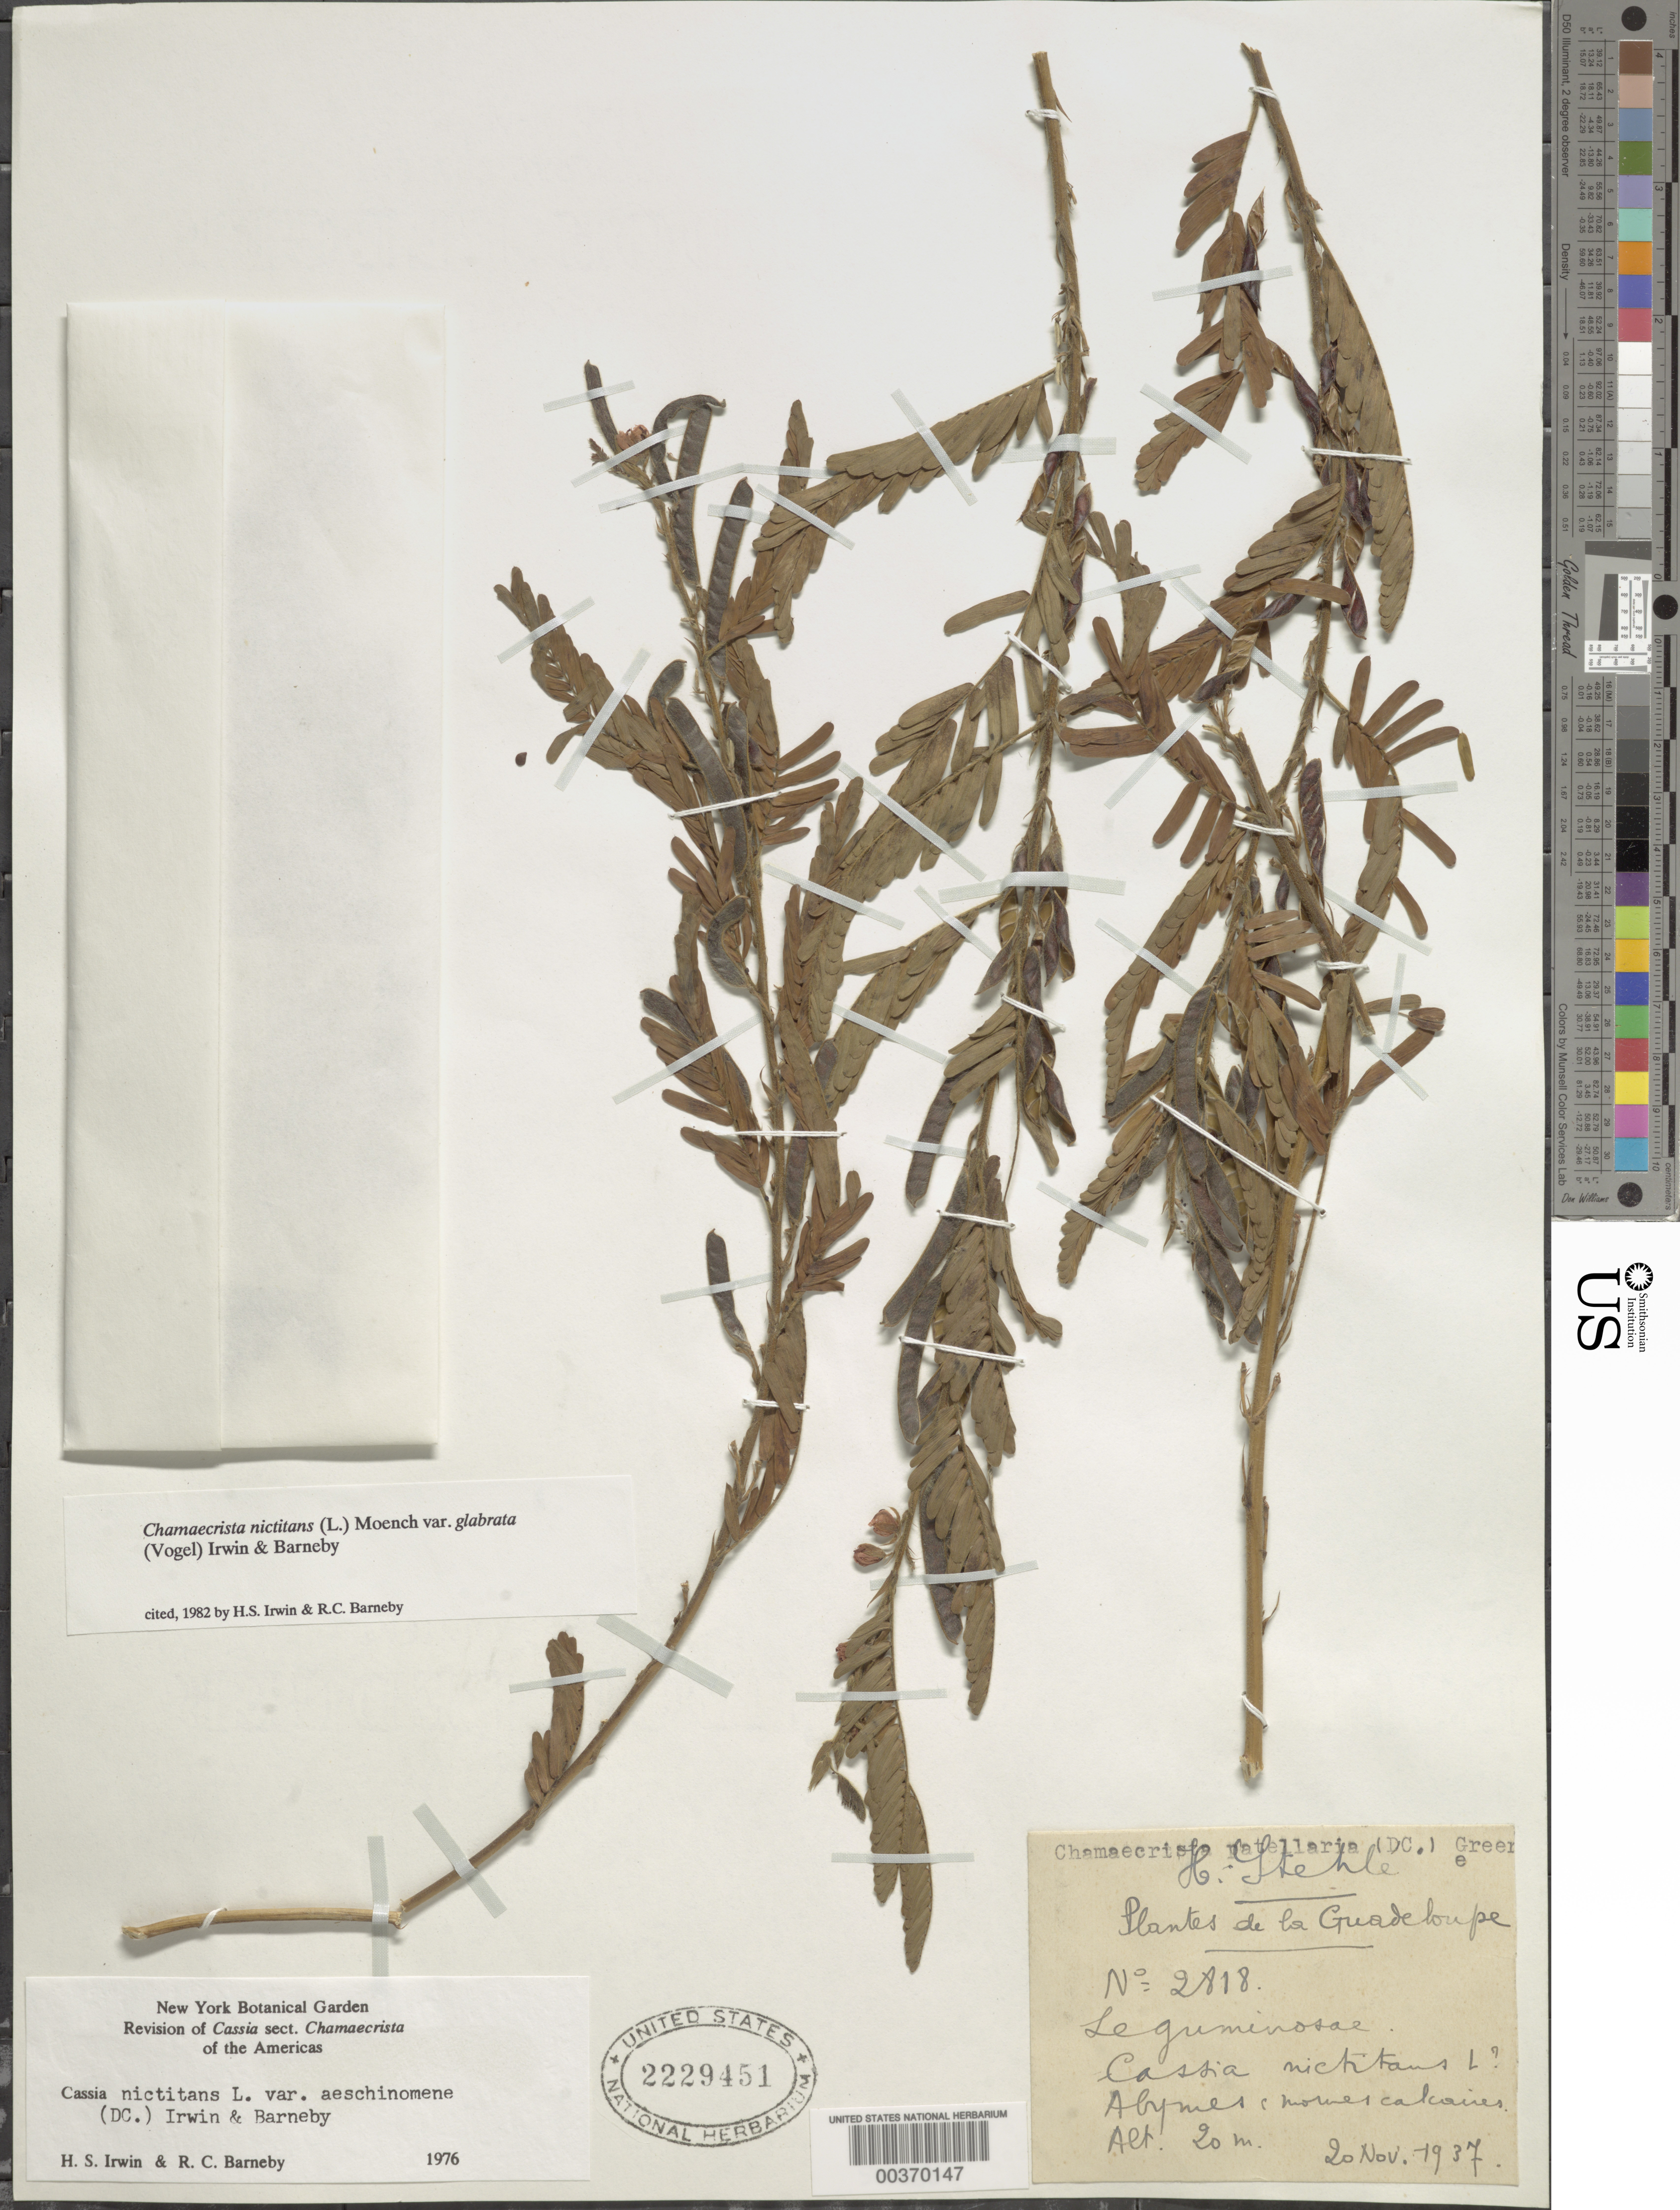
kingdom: Plantae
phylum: Tracheophyta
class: Magnoliopsida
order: Fabales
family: Fabaceae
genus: Chamaecrista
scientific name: Chamaecrista nictitans var. glabrata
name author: (Vogel) H.S. Irwin & Barneby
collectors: H. Stehlé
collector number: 2818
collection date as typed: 20 Nov 1937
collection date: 1937-11-20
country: Guadeloupe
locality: Abymes mornes calcoines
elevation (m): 20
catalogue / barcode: US 2229451